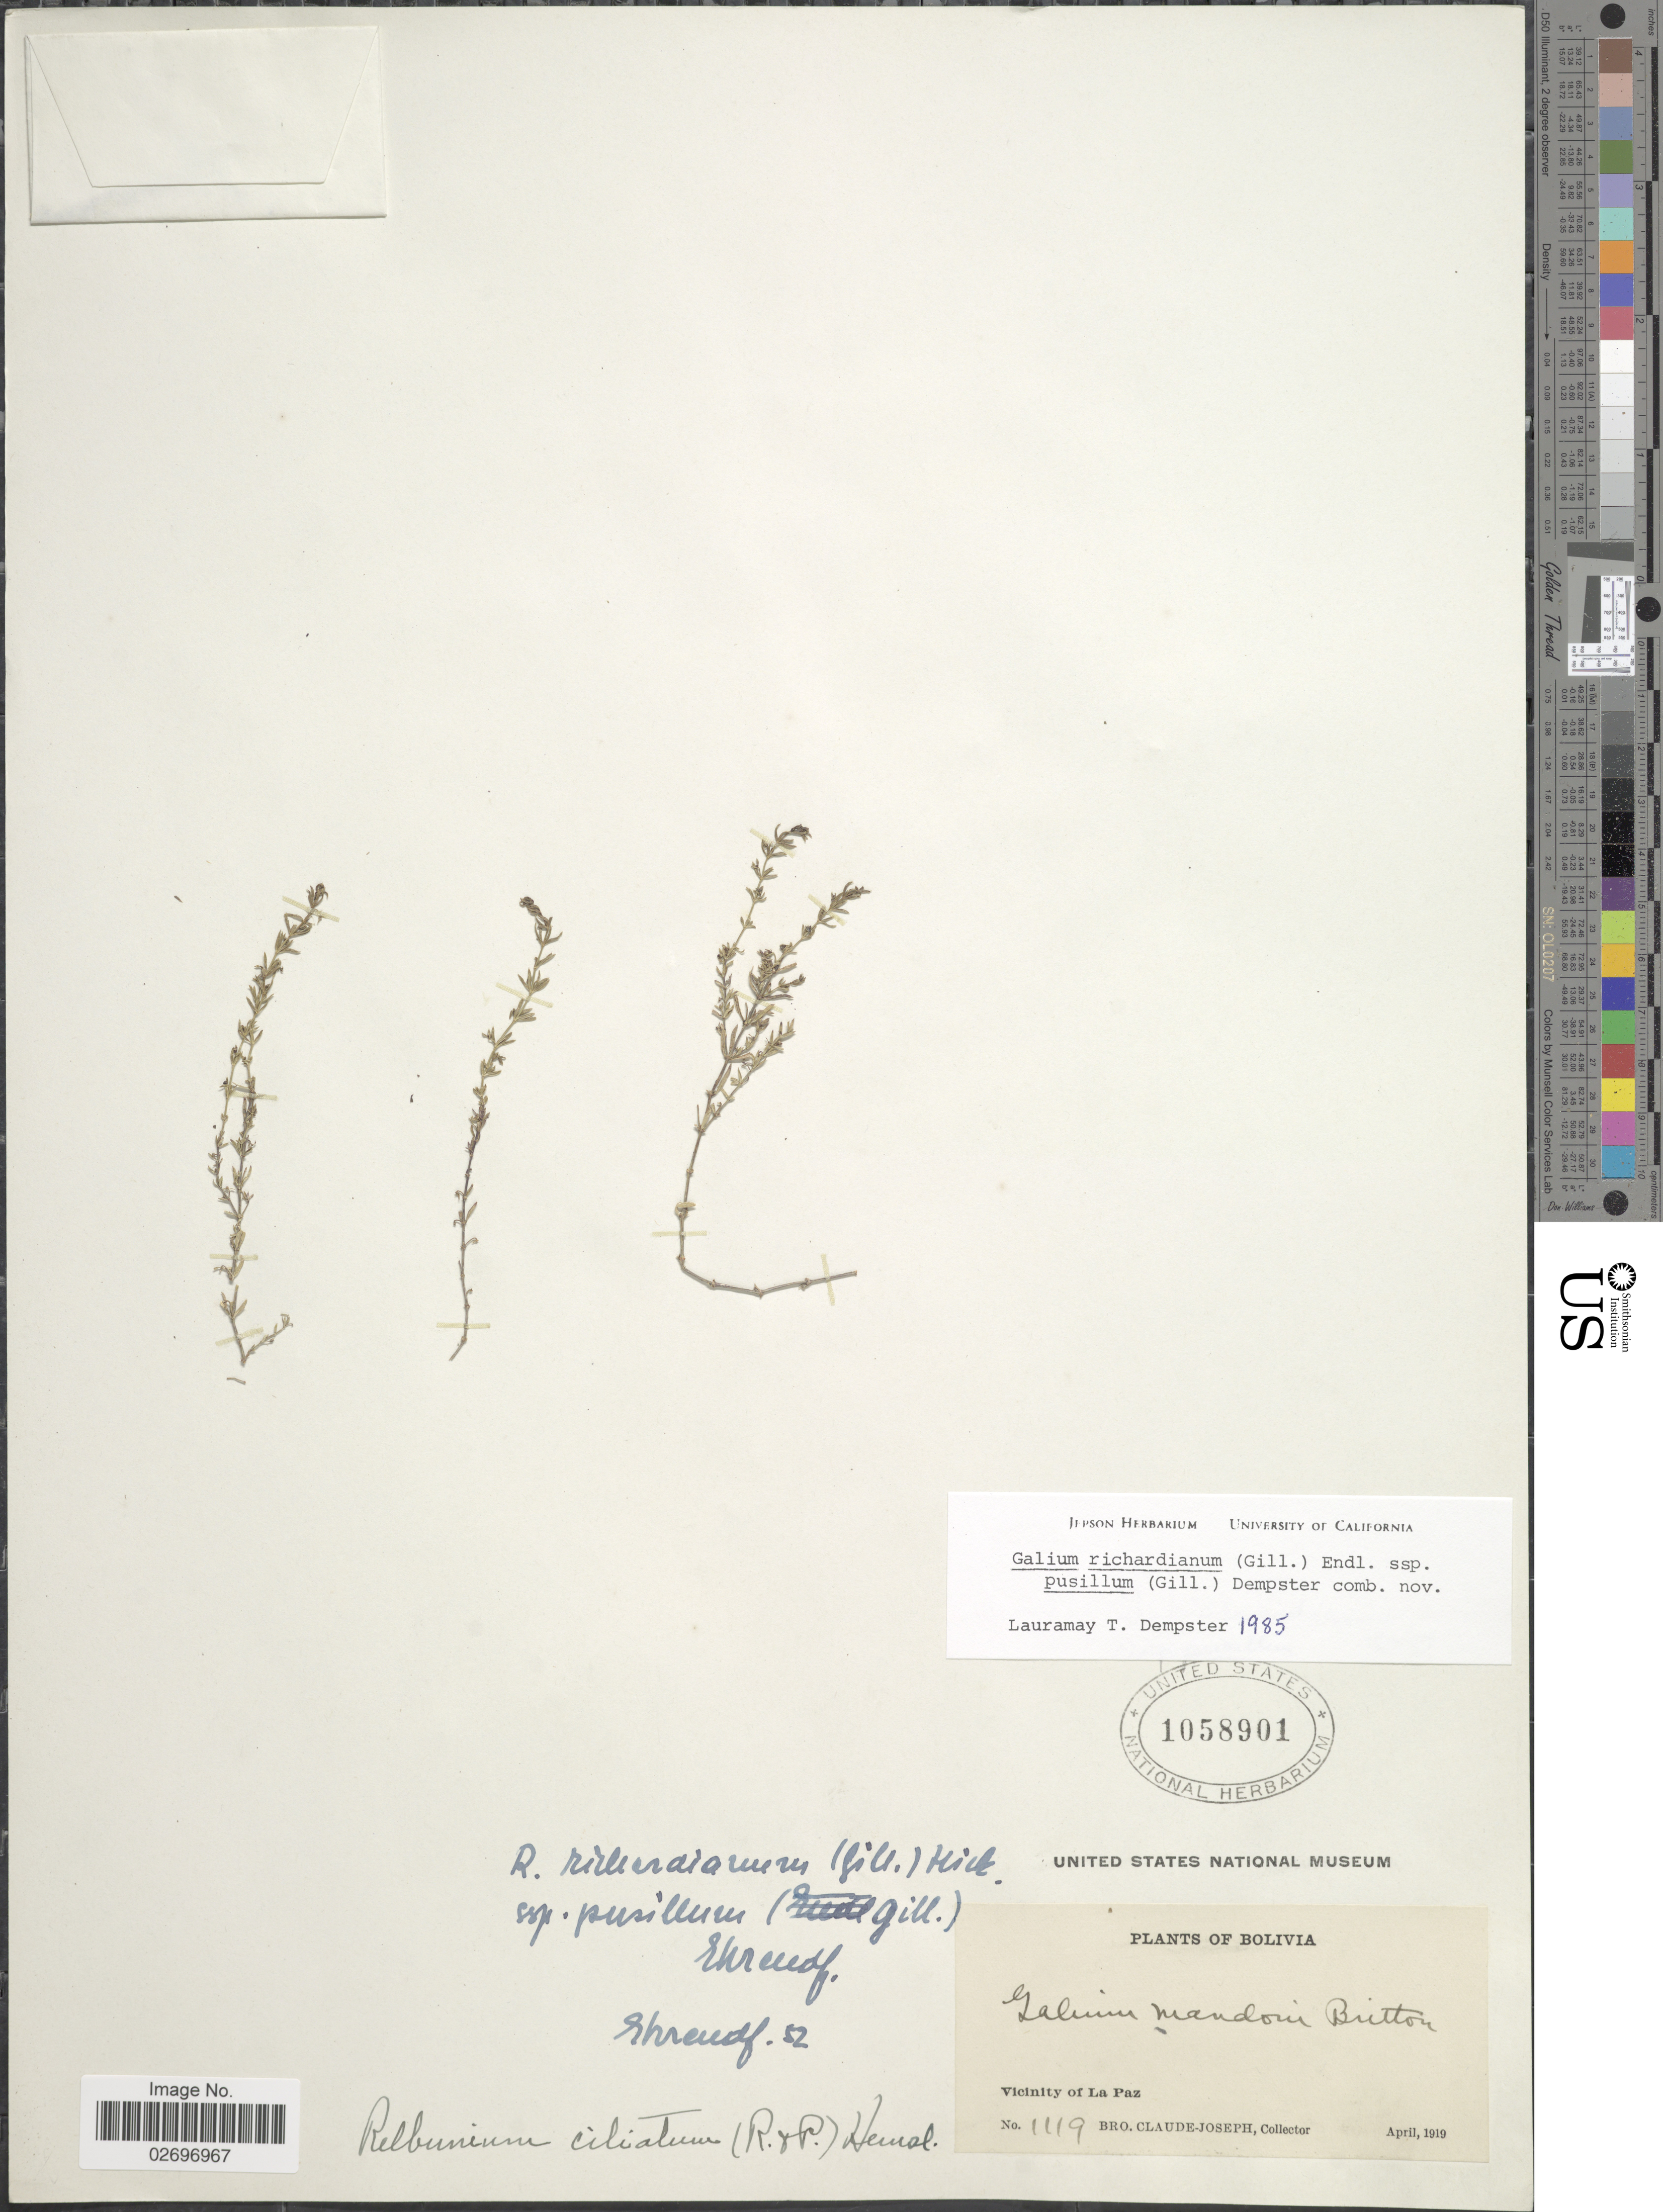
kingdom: Plantae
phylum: Tracheophyta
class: Magnoliopsida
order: Gentianales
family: Rubiaceae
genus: Galium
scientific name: Galium richardianum subsp. pusillum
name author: (Gillies ex Hook. & Arn.) Dempster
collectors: Bro. Claude-Joseph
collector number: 1119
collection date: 1919-04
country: Bolivia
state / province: La Paz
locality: Vicinity of La Paz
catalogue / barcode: US 1058901